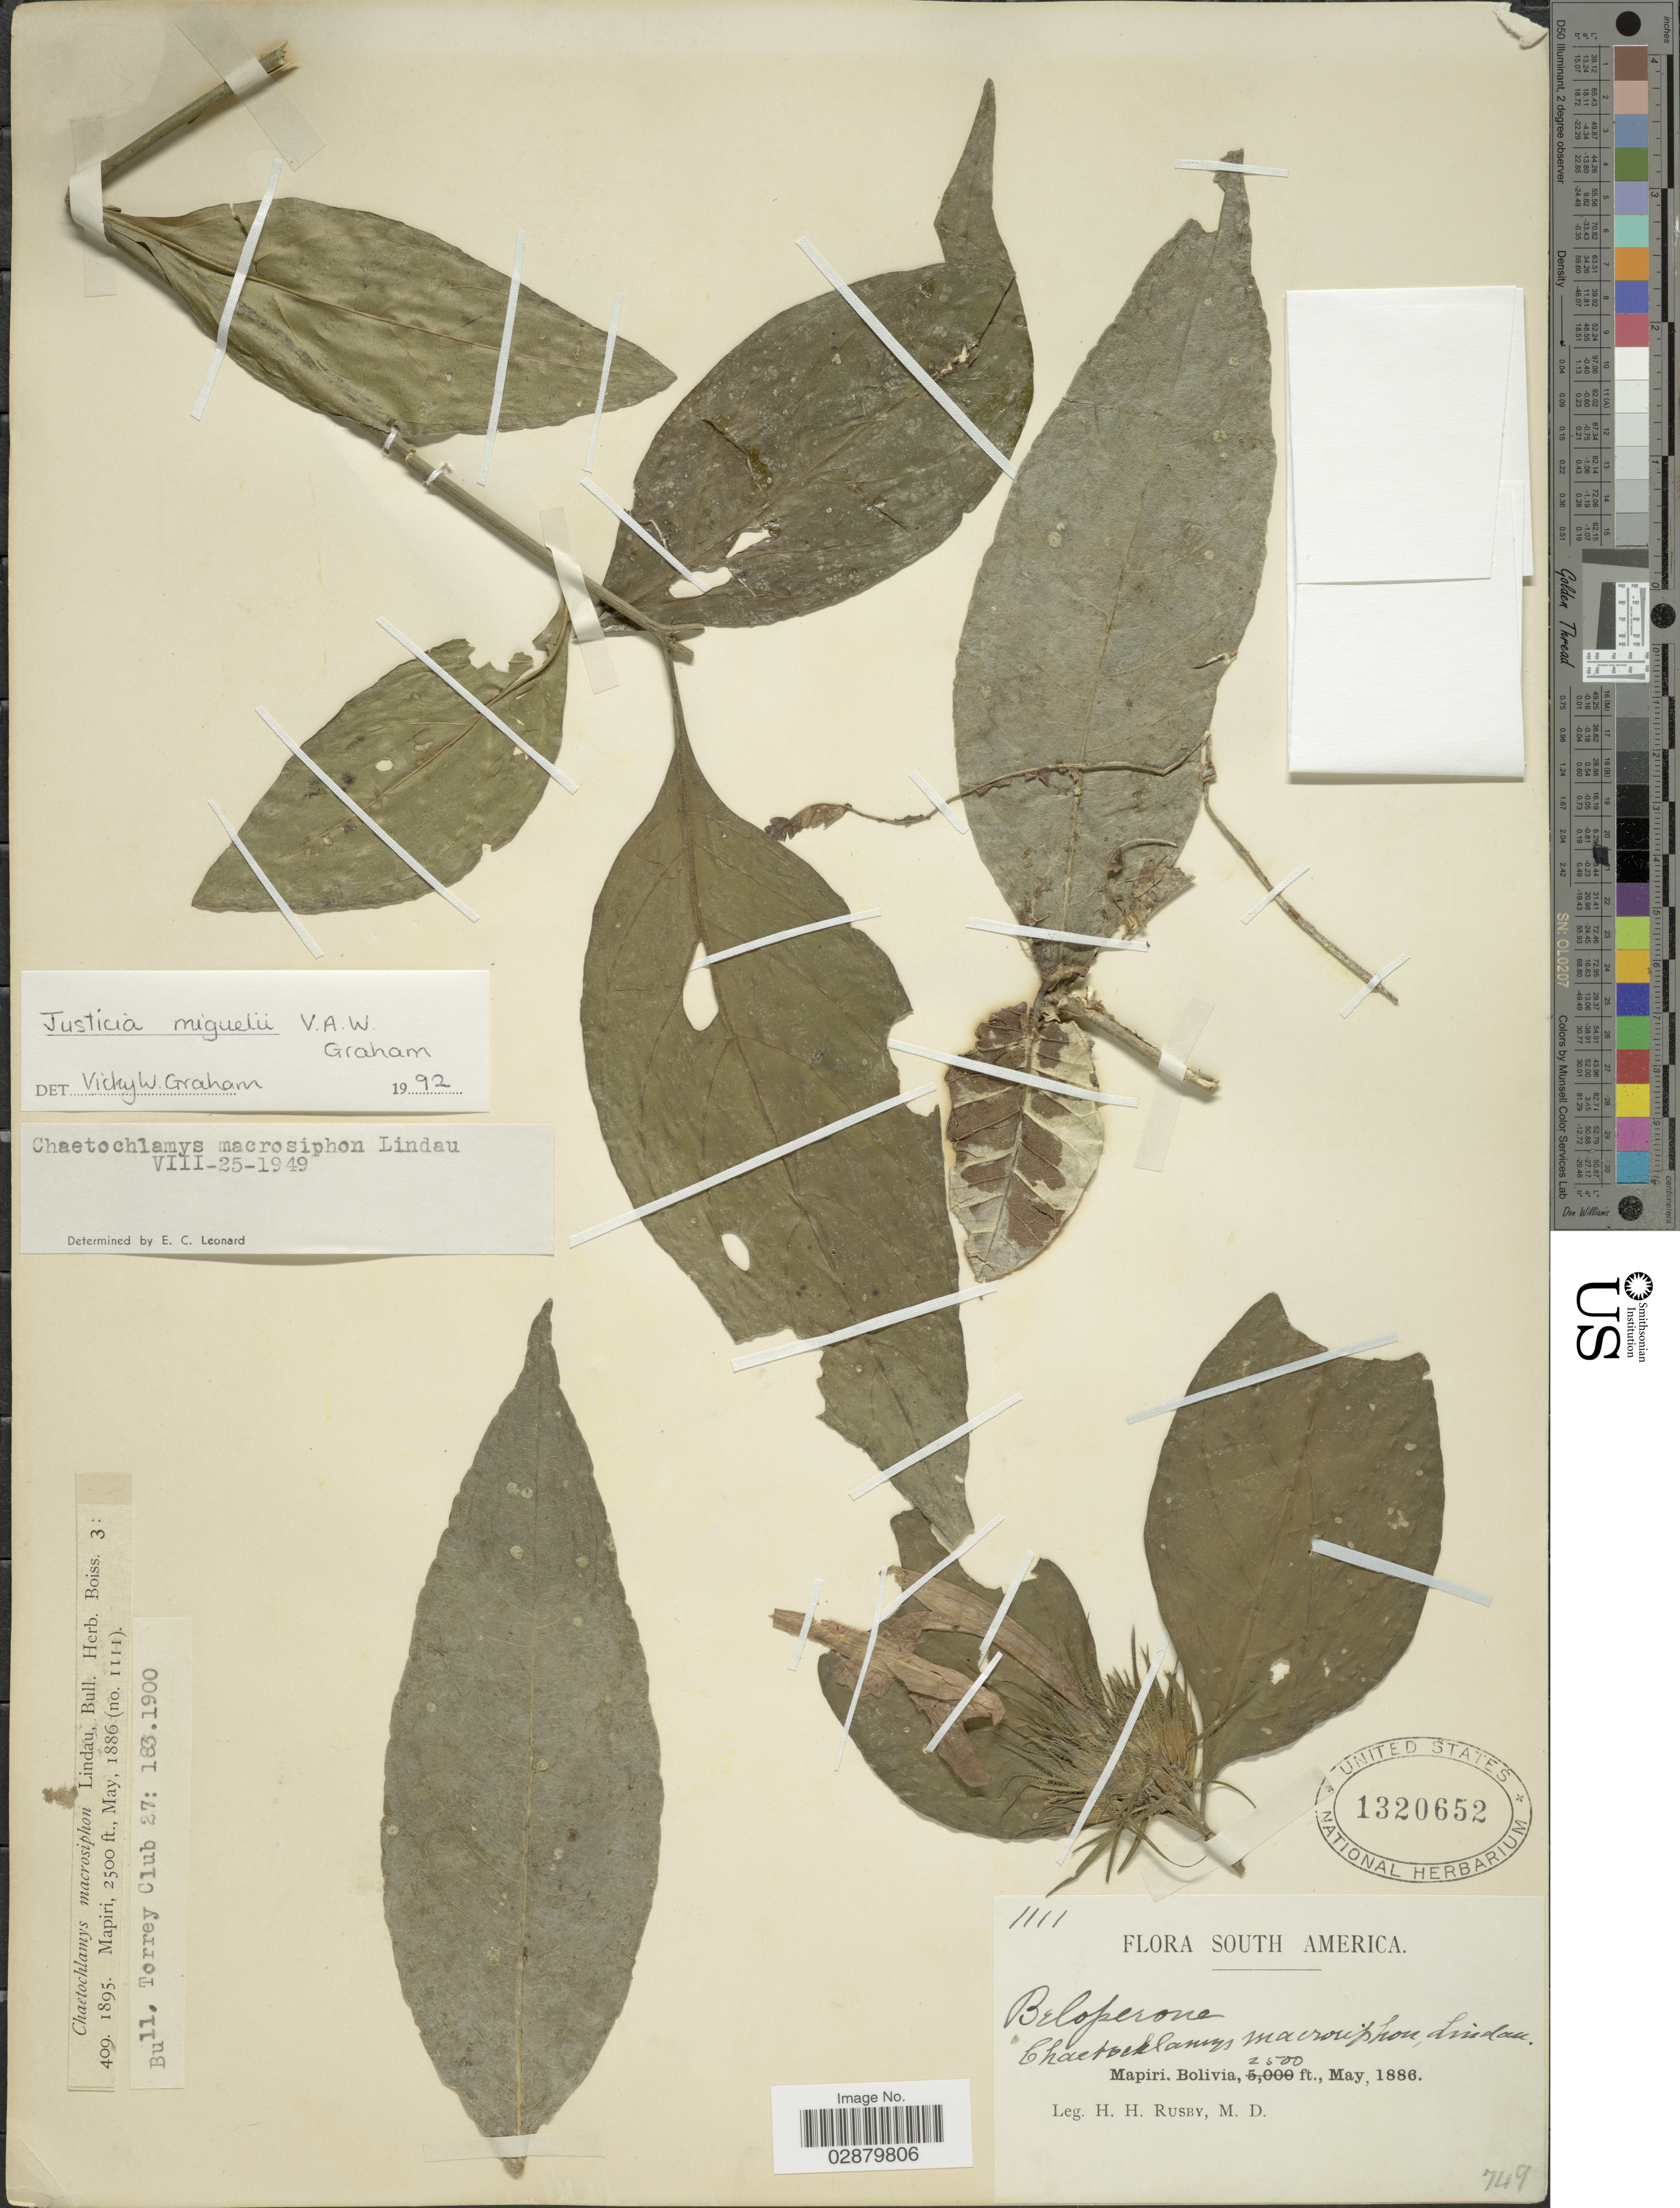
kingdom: Plantae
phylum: Tracheophyta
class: Magnoliopsida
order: Lamiales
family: Acanthaceae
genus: Justicia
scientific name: Justicia miguelii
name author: V.A.W. Graham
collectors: H. H. Rusby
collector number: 1111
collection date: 1886-05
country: Bolivia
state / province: La Páz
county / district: Larecaja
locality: Mapiri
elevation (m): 762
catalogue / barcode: US 1320652